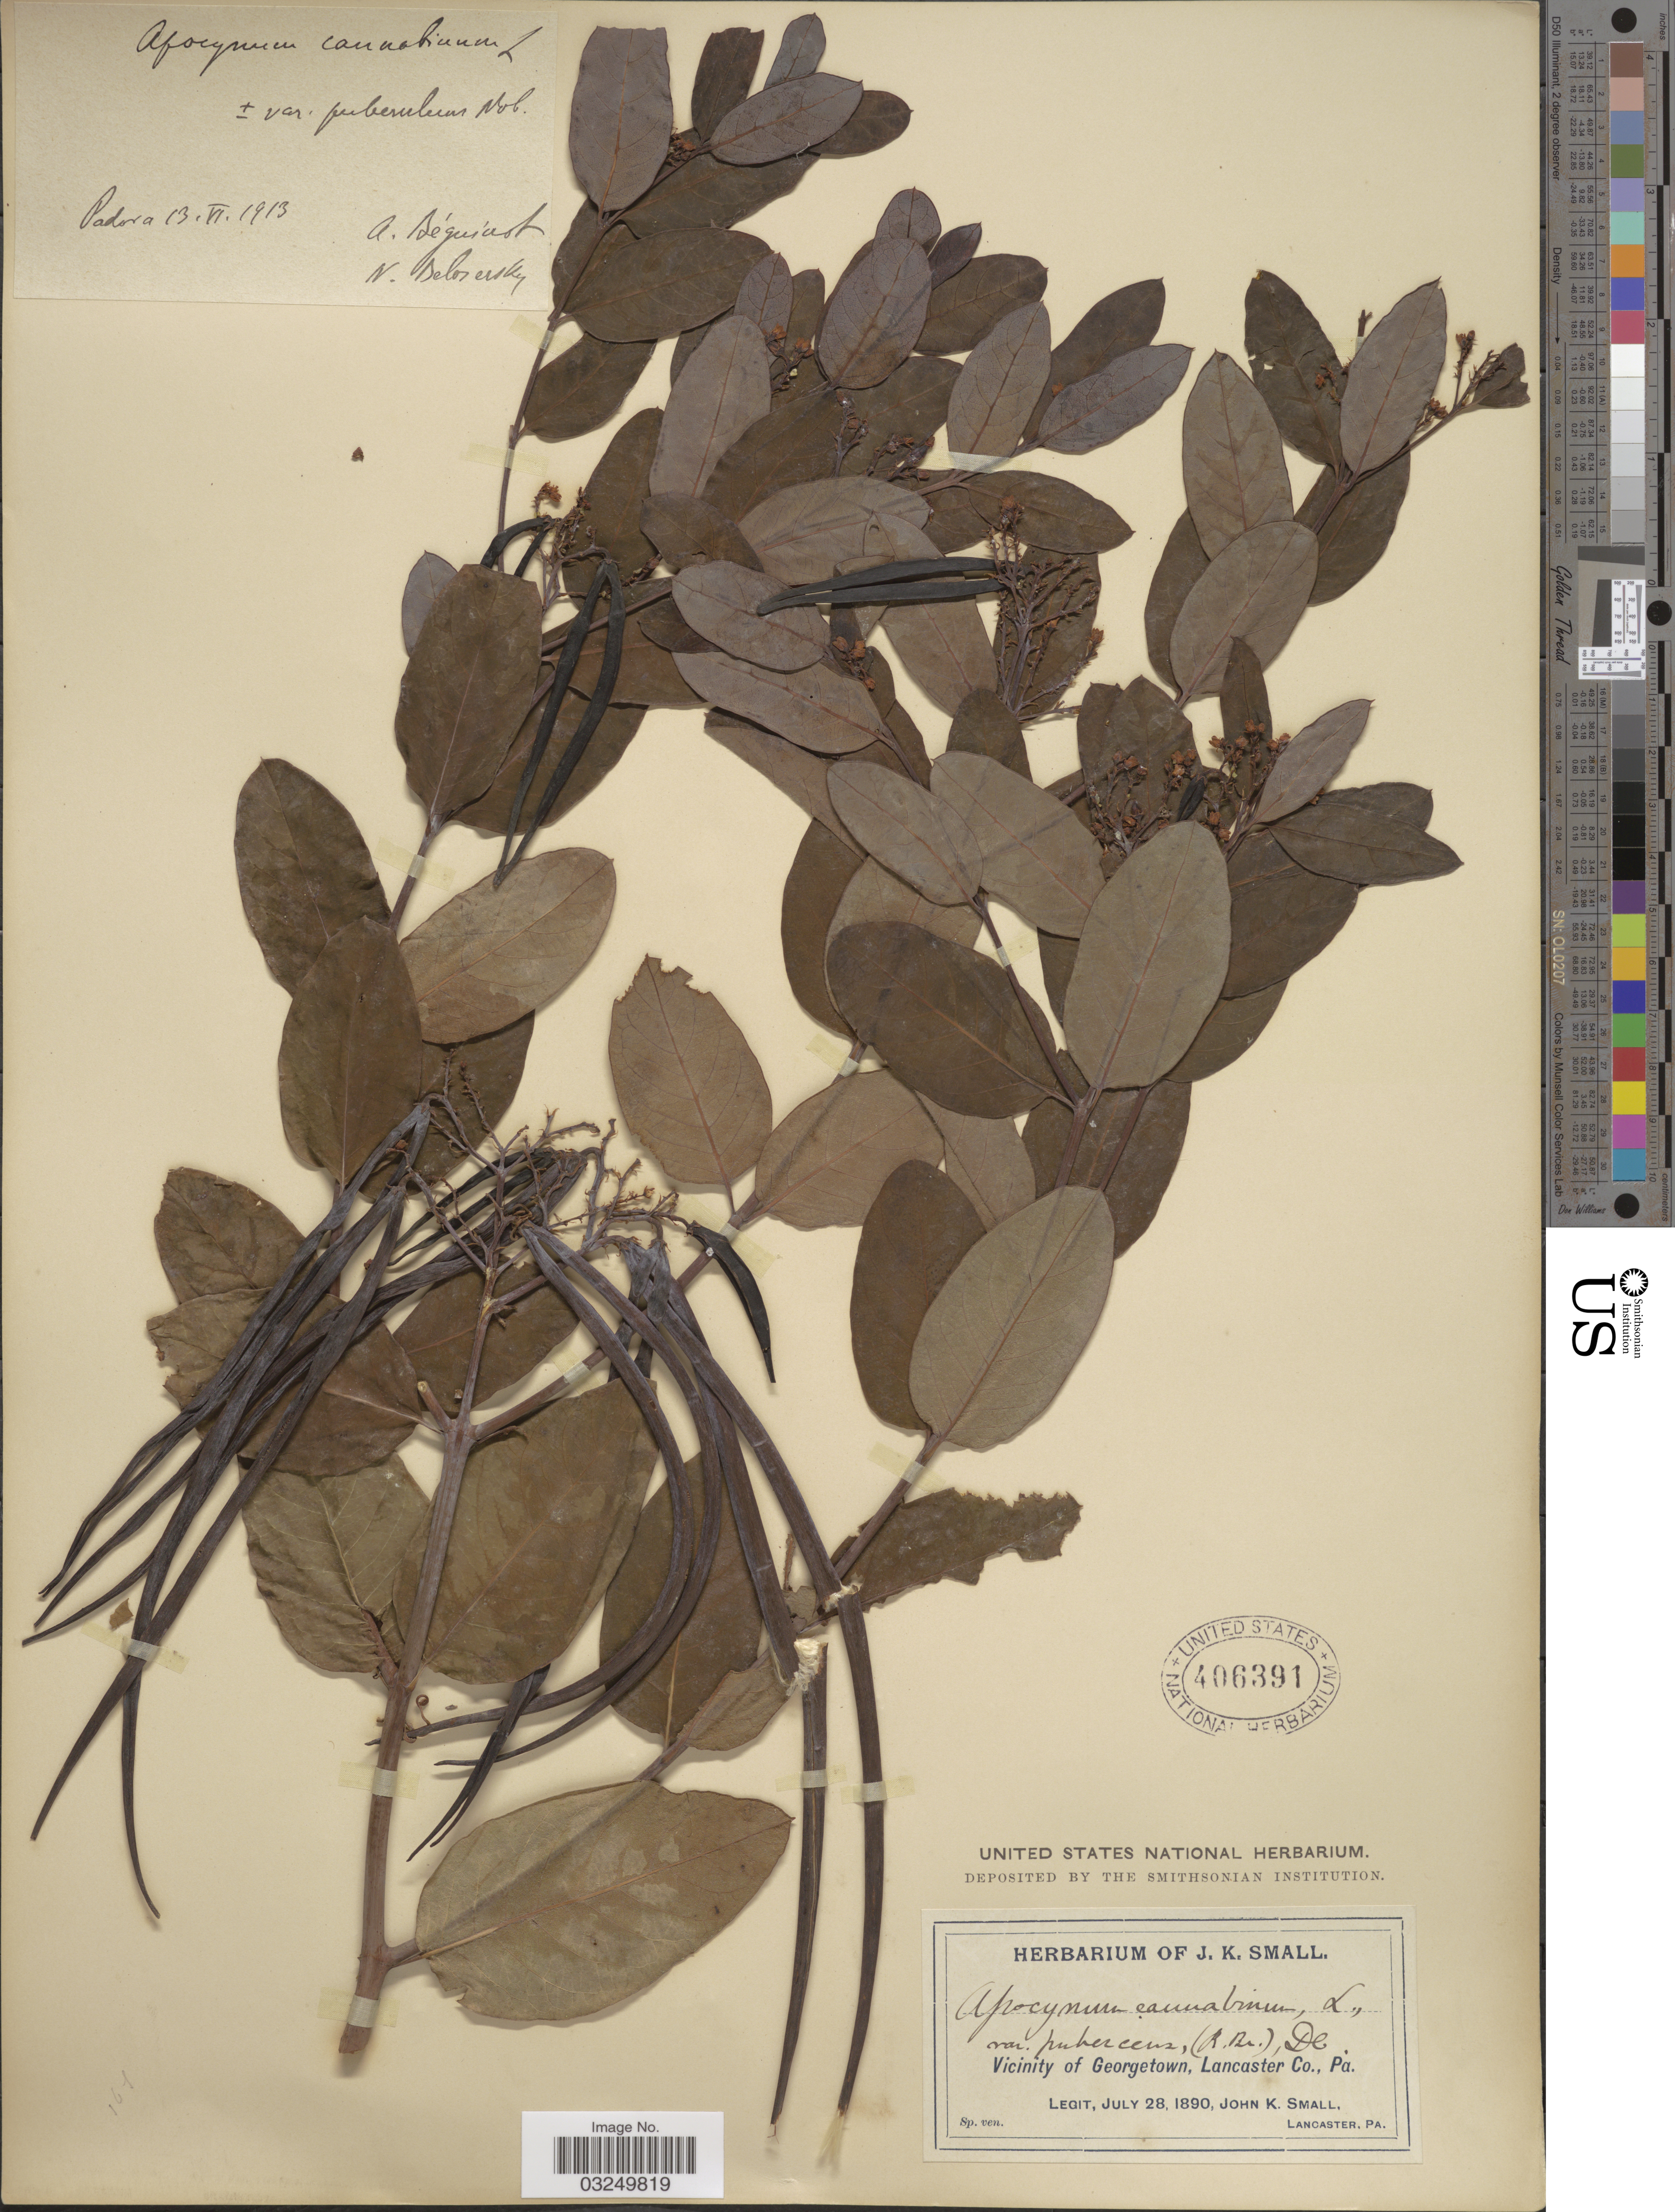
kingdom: Plantae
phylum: Tracheophyta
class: Magnoliopsida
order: Gentianales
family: Apocynaceae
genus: Apocynum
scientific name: Apocynum cannabinum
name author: L.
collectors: J. K. Small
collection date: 1890-07-28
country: United States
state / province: Pennsylvania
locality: Vicinity of Georgetown, Lancaster Co.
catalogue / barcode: US 406391